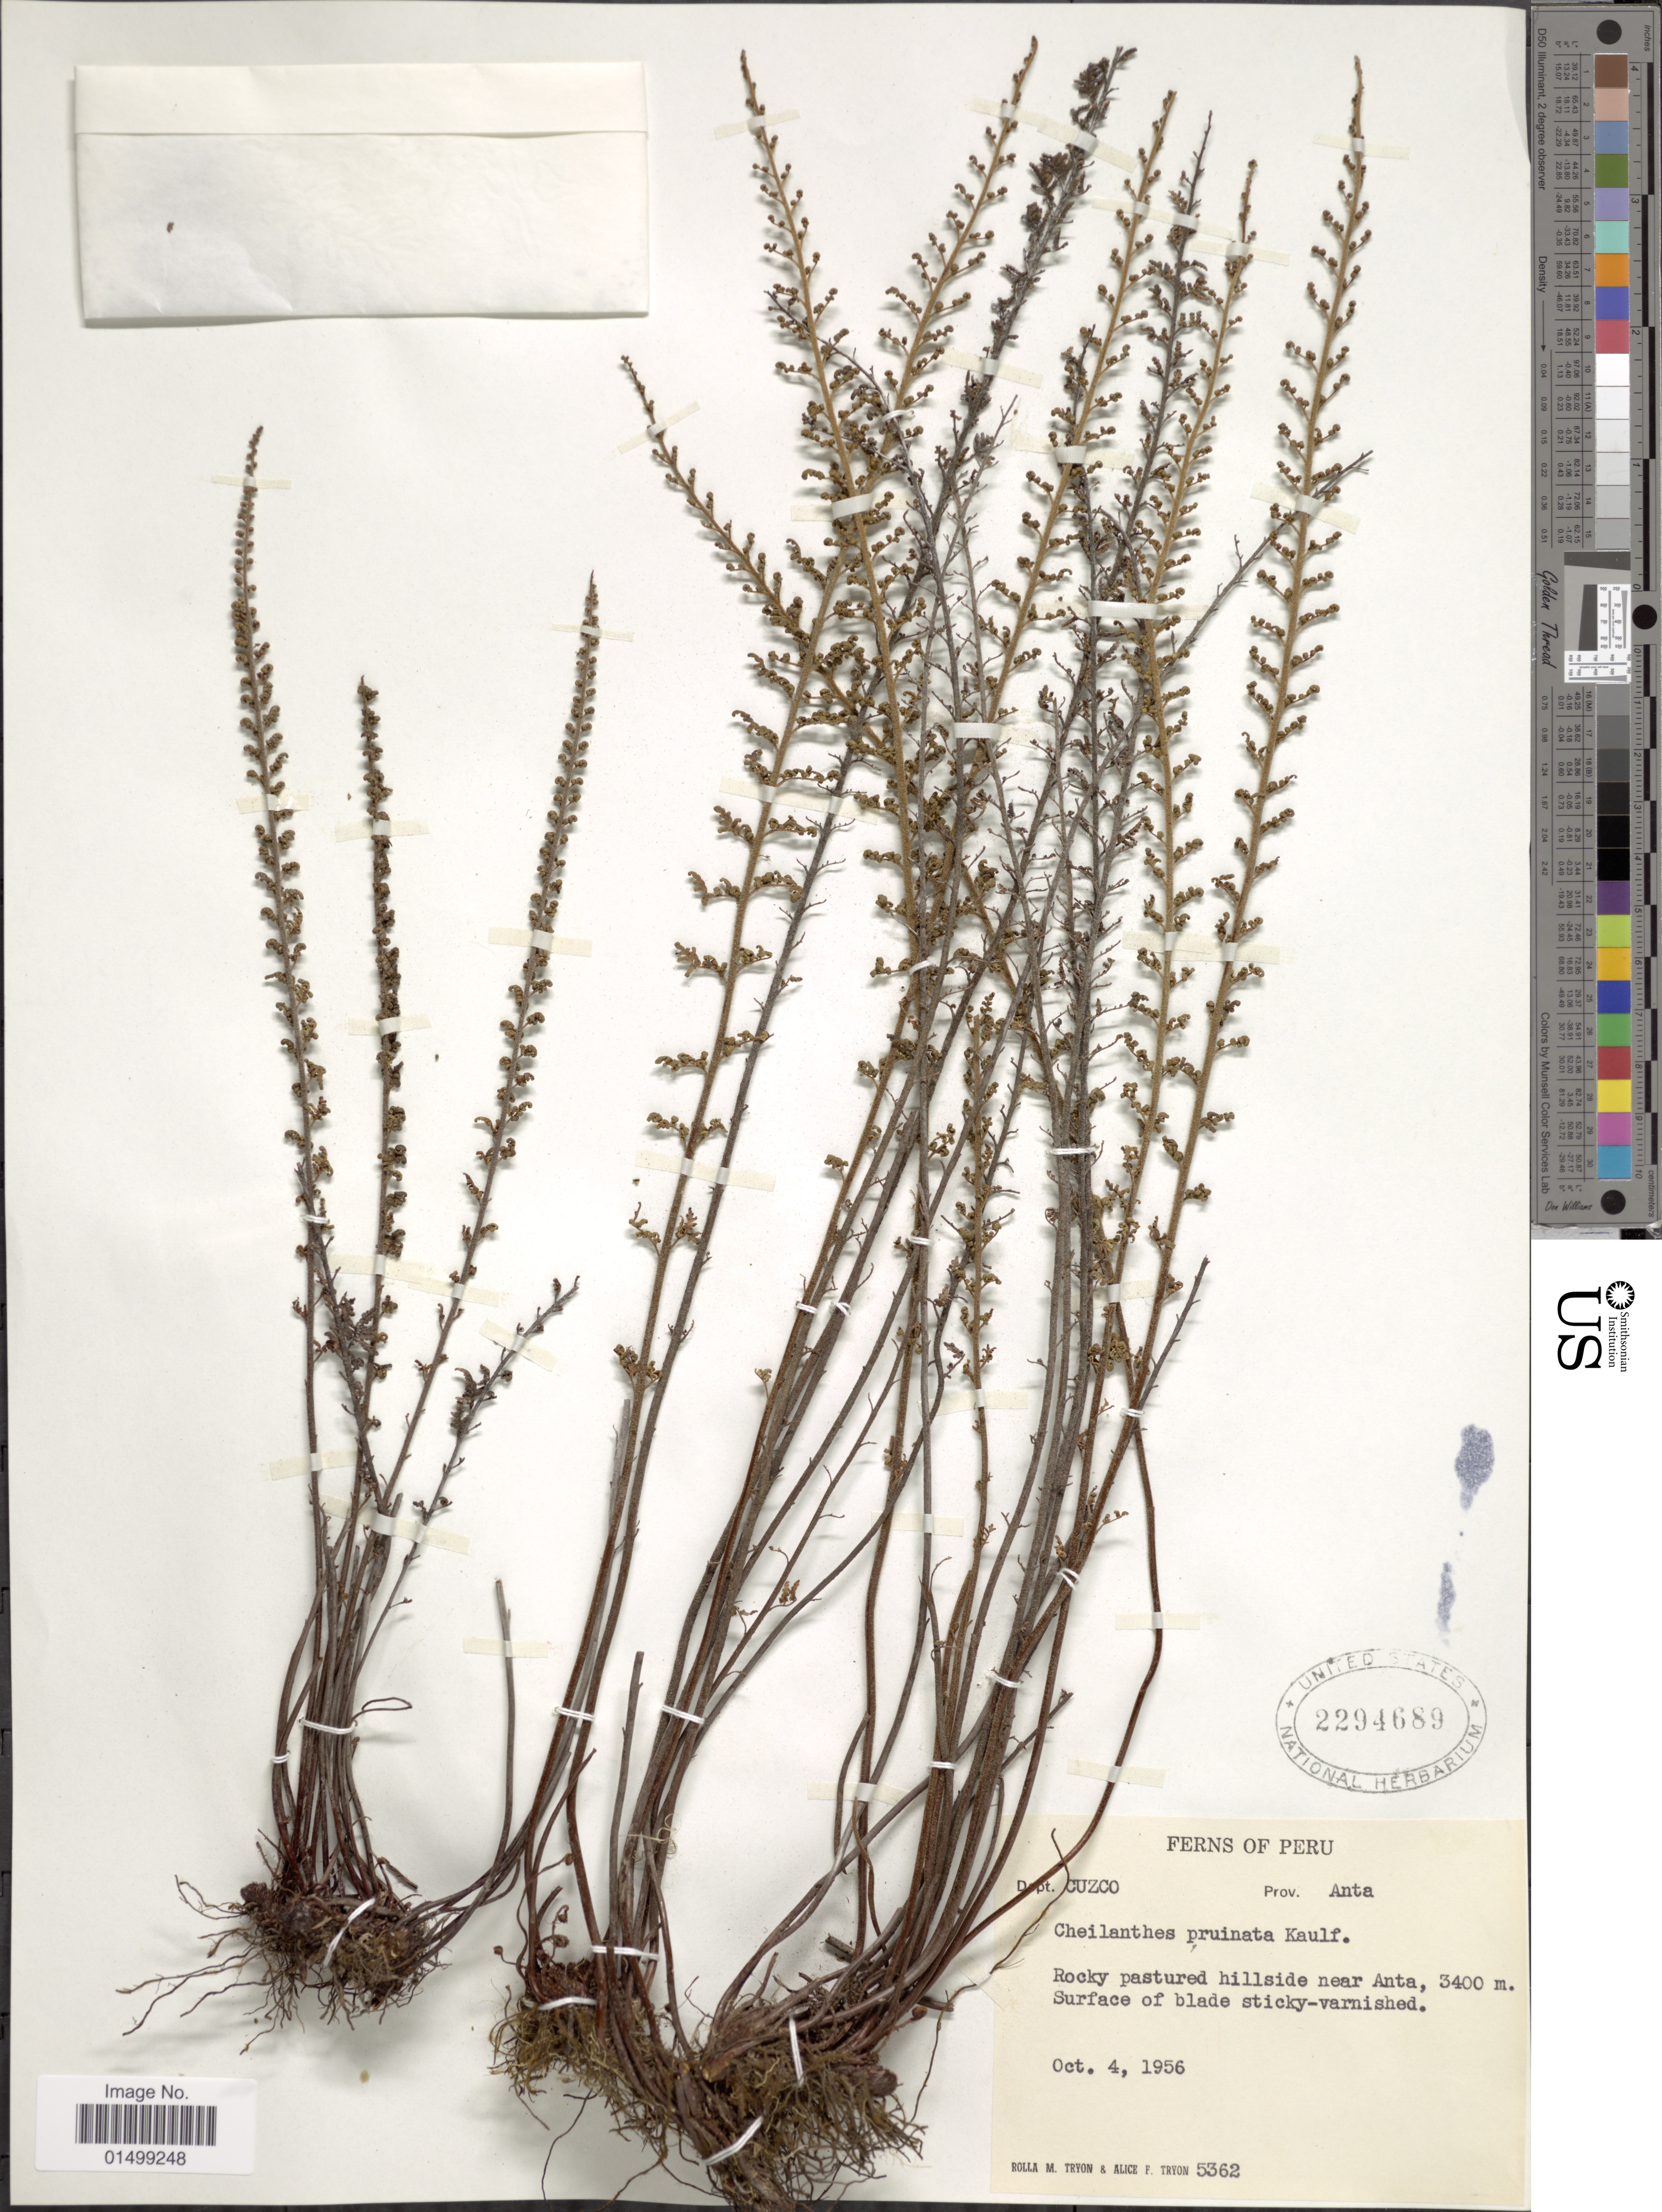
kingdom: Plantae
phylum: Tracheophyta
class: Polypodiopsida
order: Polypodiales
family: Pteridaceae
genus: Cheilanthes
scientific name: Cheilanthes pruinata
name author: Kaulf.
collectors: R. M. Tryon & A. F. Tryon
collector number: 5362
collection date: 1956-10-04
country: Peru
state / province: Cusco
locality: Prov. Anta, rocky pastured hillside near Anta.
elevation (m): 3400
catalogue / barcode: US 2294689